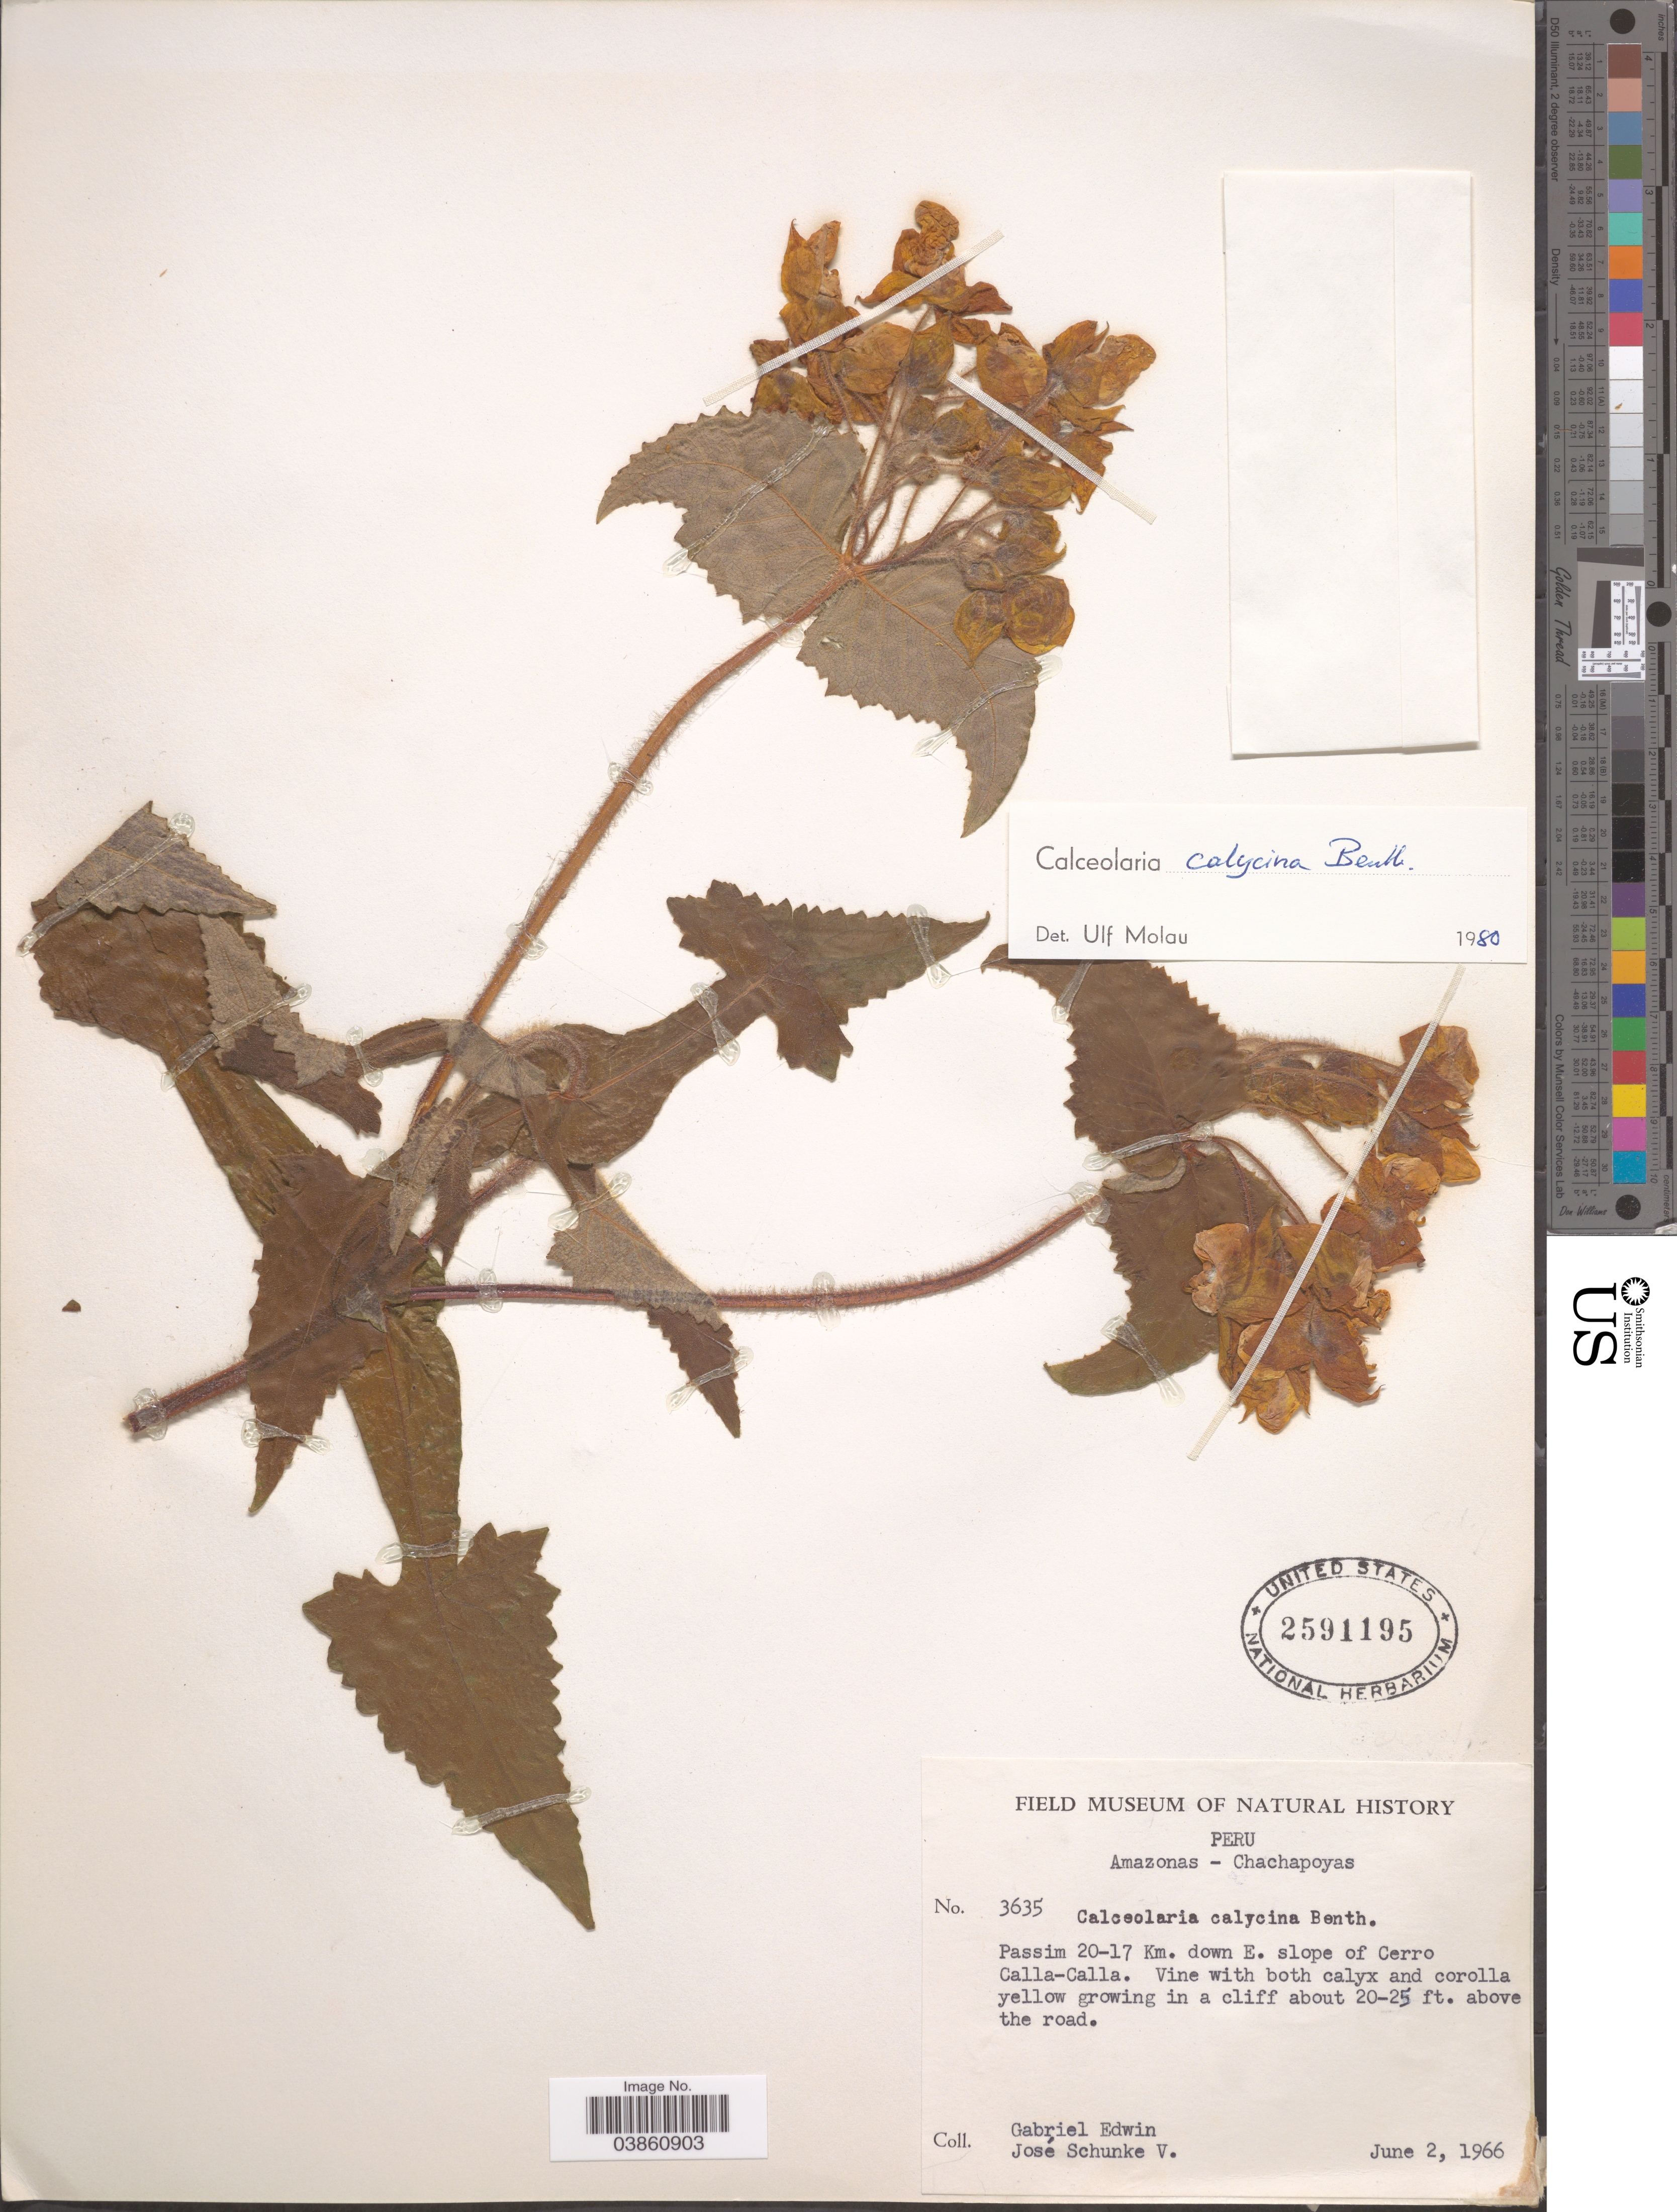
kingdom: Plantae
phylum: Tracheophyta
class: Magnoliopsida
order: Lamiales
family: Calceolariaceae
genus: Calceolaria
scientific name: Calceolaria calycina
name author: Benth.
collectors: G. Edwin & J. Schunke Vigo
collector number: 3635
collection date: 1966-06-02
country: Peru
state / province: Amazonas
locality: Chachapoyas. Passim 20-17 Km. down E. slope of Cerro Calla-Calla.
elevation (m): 6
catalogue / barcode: US 2591195